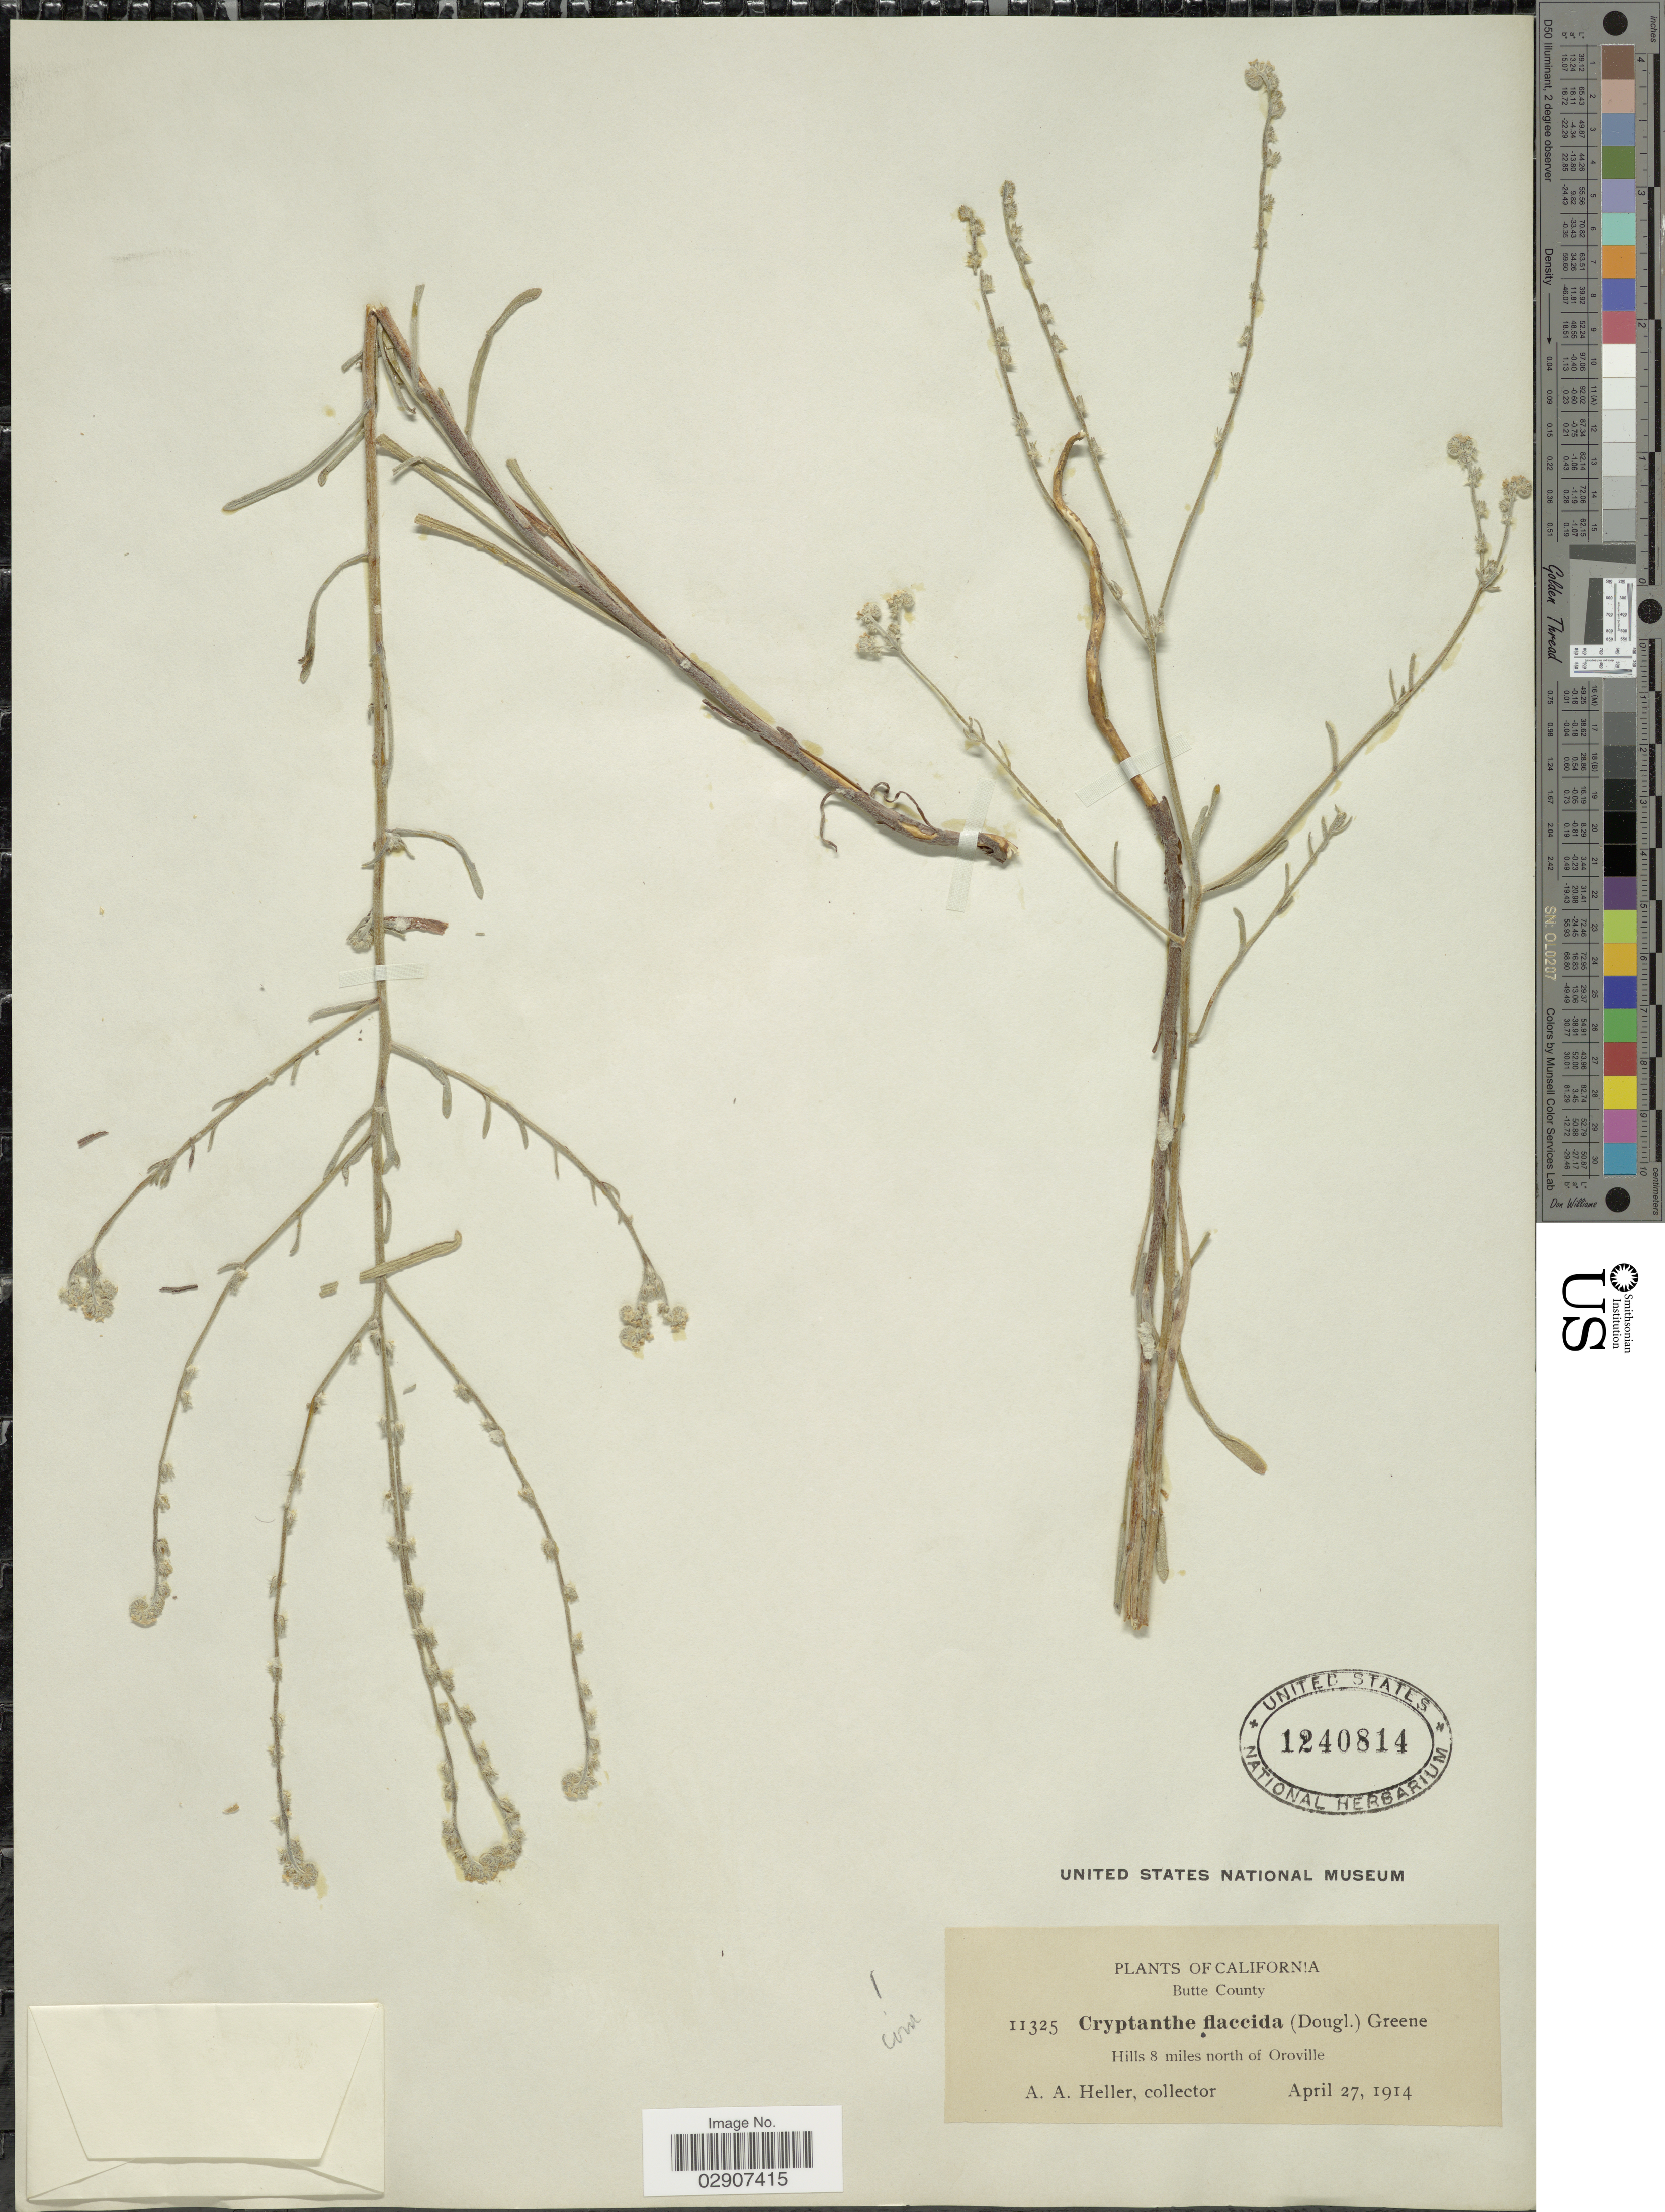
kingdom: Plantae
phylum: Tracheophyta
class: Magnoliopsida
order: Boraginales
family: Boraginaceae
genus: Cryptantha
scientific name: Cryptantha flaccida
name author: (Douglas ex Lehm.) Greene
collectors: A. A. Heller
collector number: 11325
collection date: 1914-04-27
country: United States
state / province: California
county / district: Butte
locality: Butte County, Hills 8 miles north of Oroville.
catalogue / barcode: US 1240814